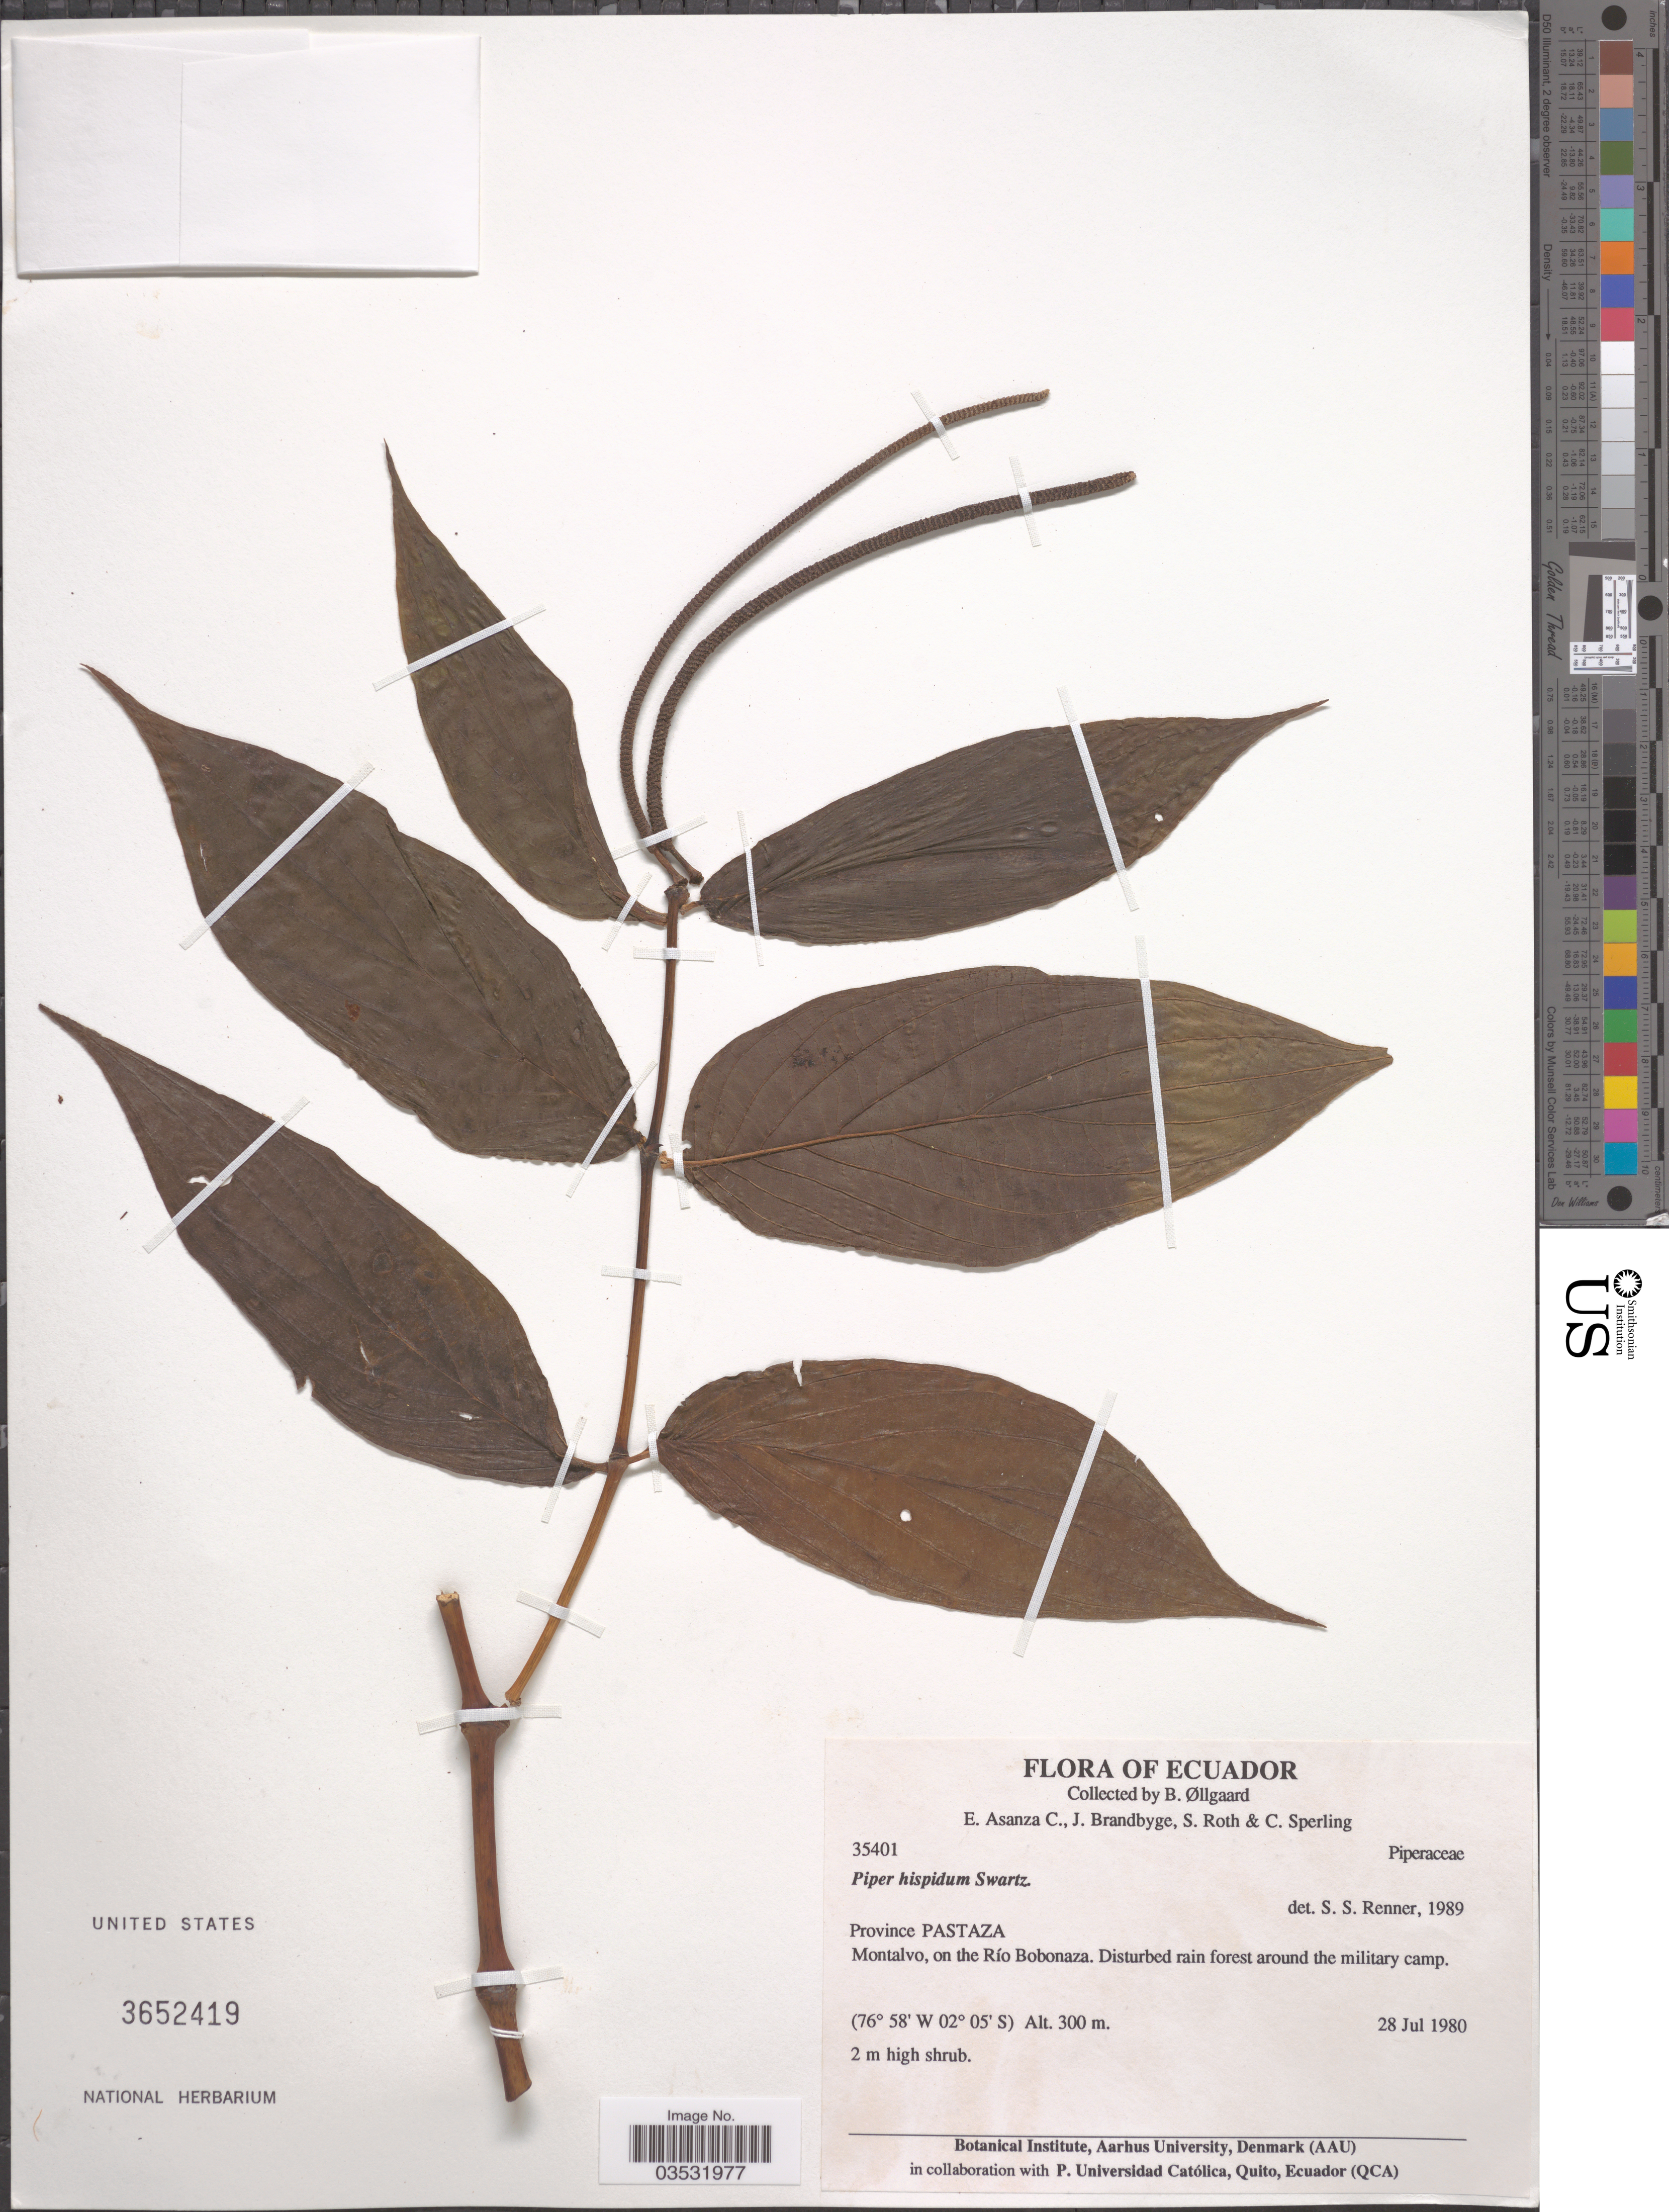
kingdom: Plantae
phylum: Tracheophyta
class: Magnoliopsida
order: Piperales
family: Piperaceae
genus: Piper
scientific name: Piper hispidum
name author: Sw.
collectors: B. Øllgaard, E. Asanza C., J. Brandbyge, S. Roth & C. Sperling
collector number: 35401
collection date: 1980-07-28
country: Ecuador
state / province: Pastaza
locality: Montalvo, on the Río Bobonaza.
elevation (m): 300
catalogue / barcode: US 3652419